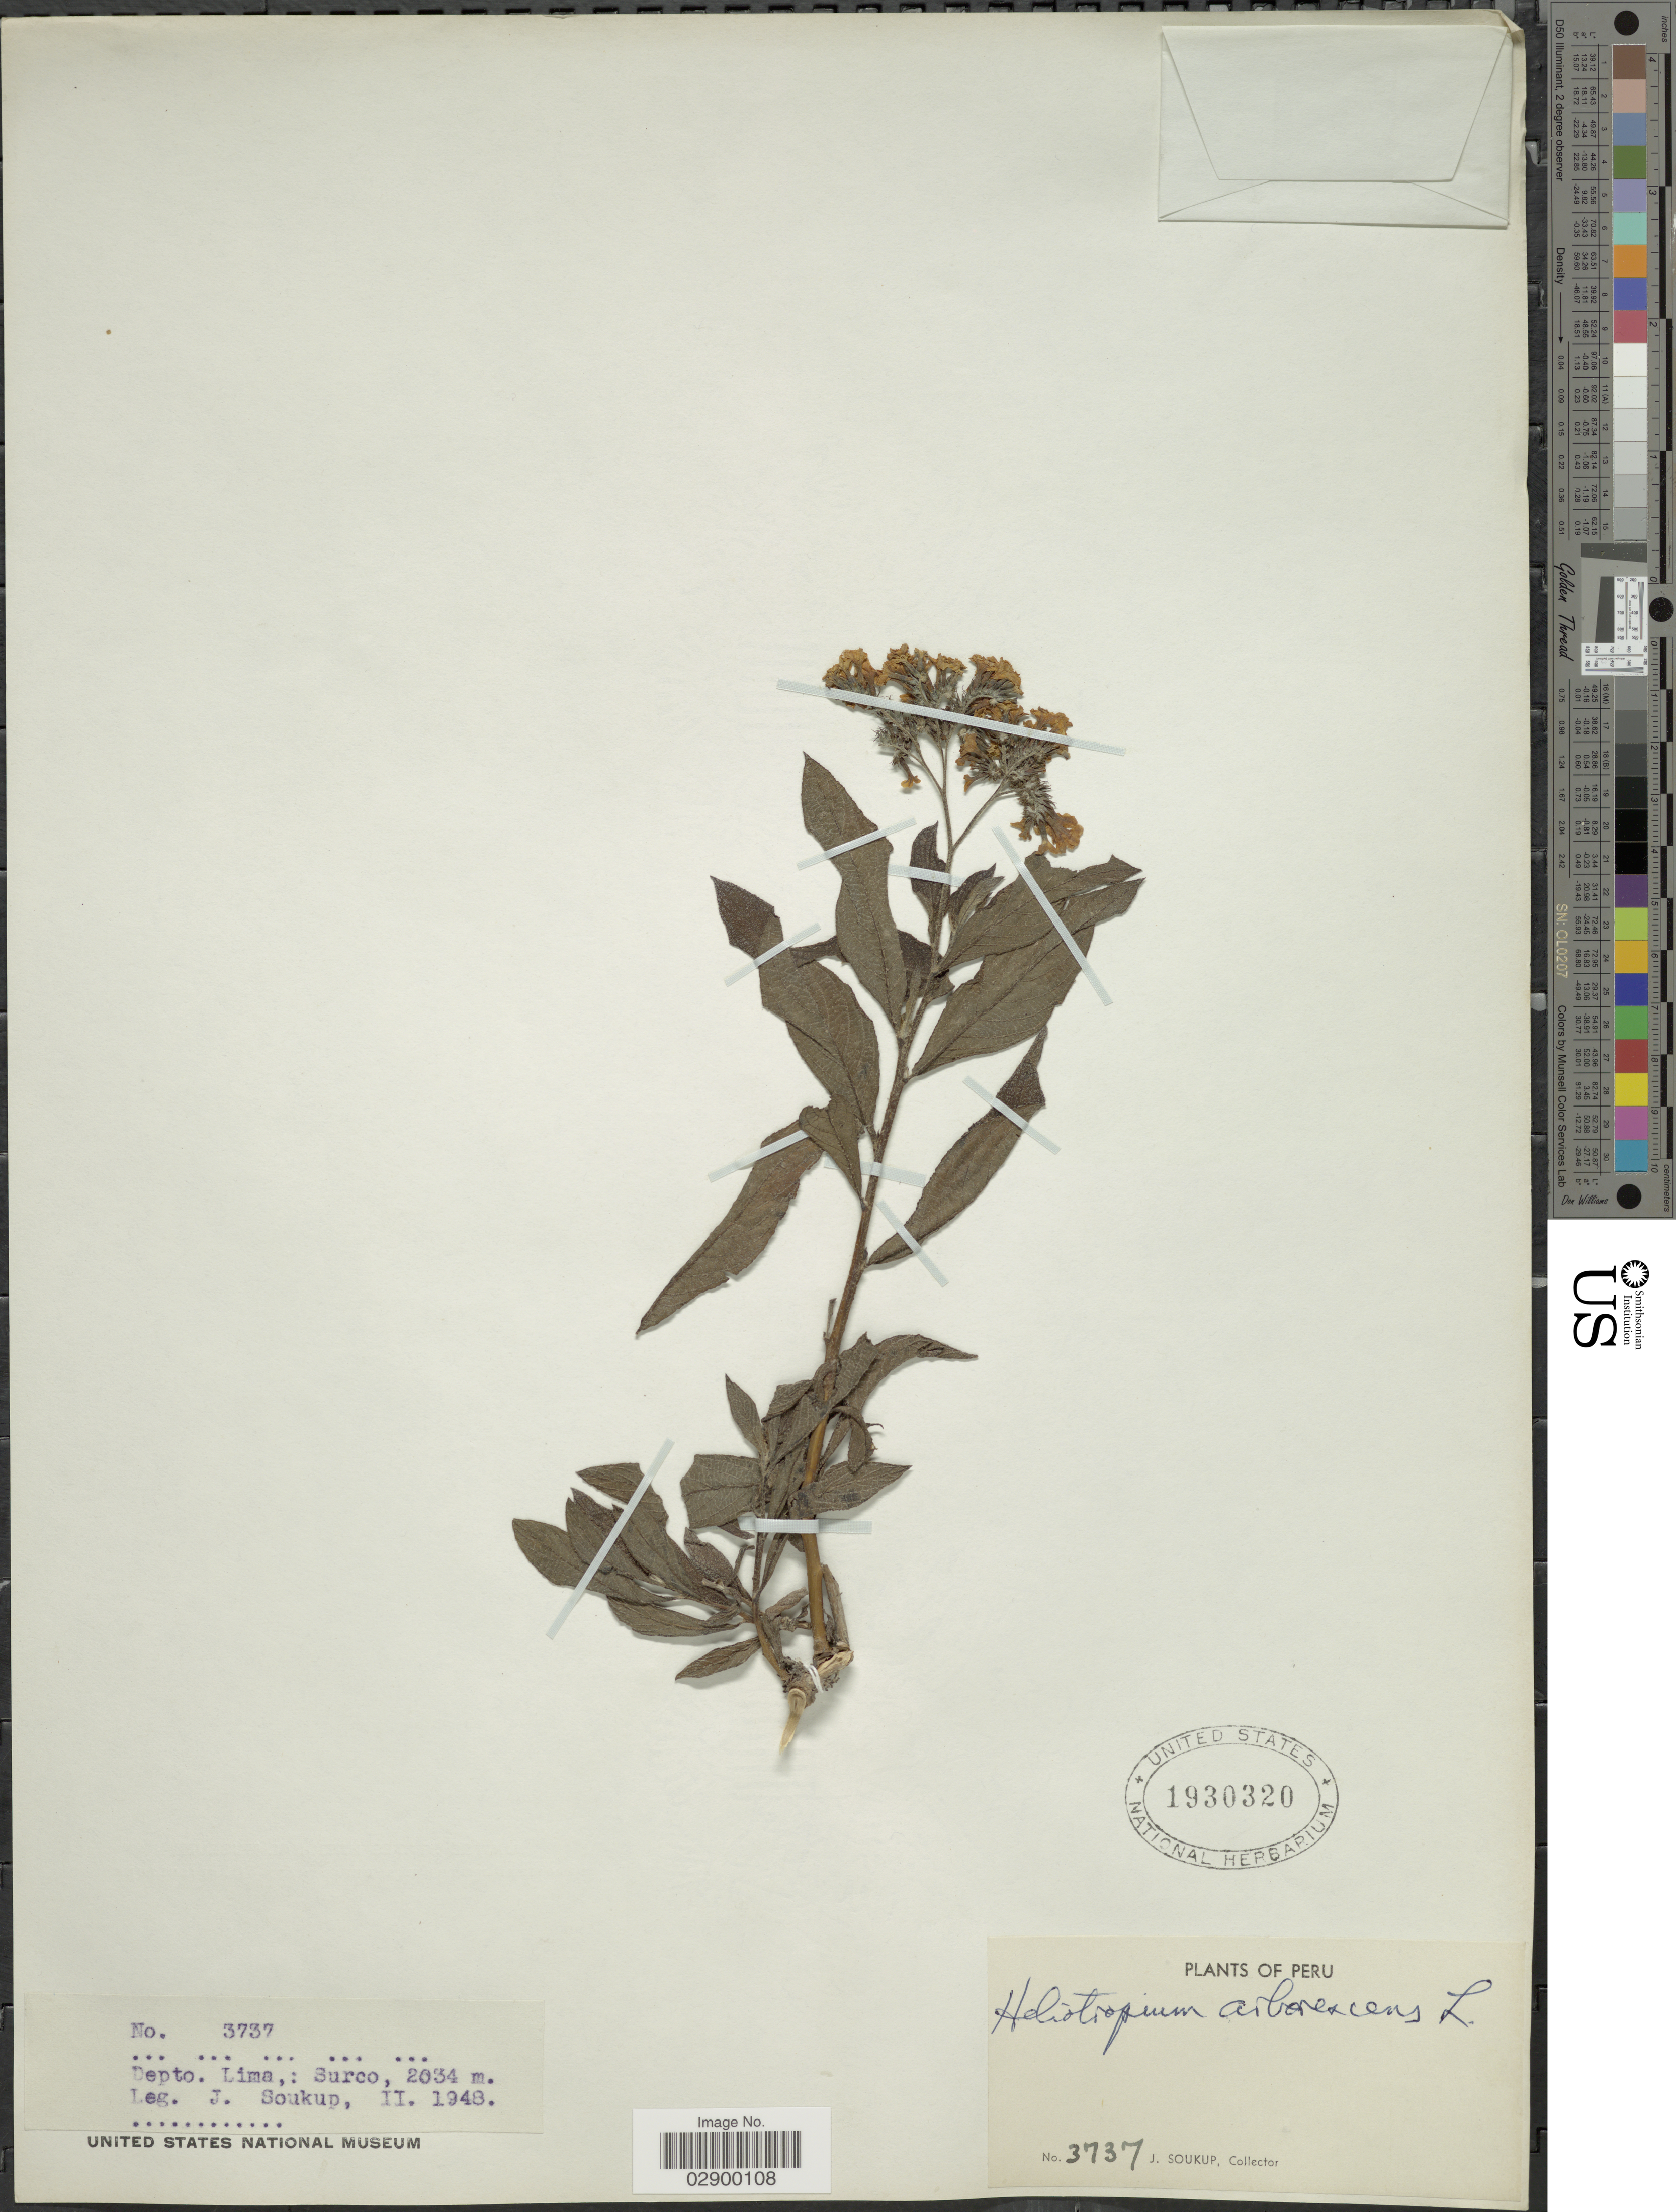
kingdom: Plantae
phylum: Tracheophyta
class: Magnoliopsida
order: Boraginales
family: Heliotropiaceae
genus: Heliotropium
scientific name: Heliotropium arborescens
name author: L.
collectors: J. Soukup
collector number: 3737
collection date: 1948-02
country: Peru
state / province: Lima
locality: Depto. Lima: Surco.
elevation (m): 2034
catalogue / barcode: US 1930320